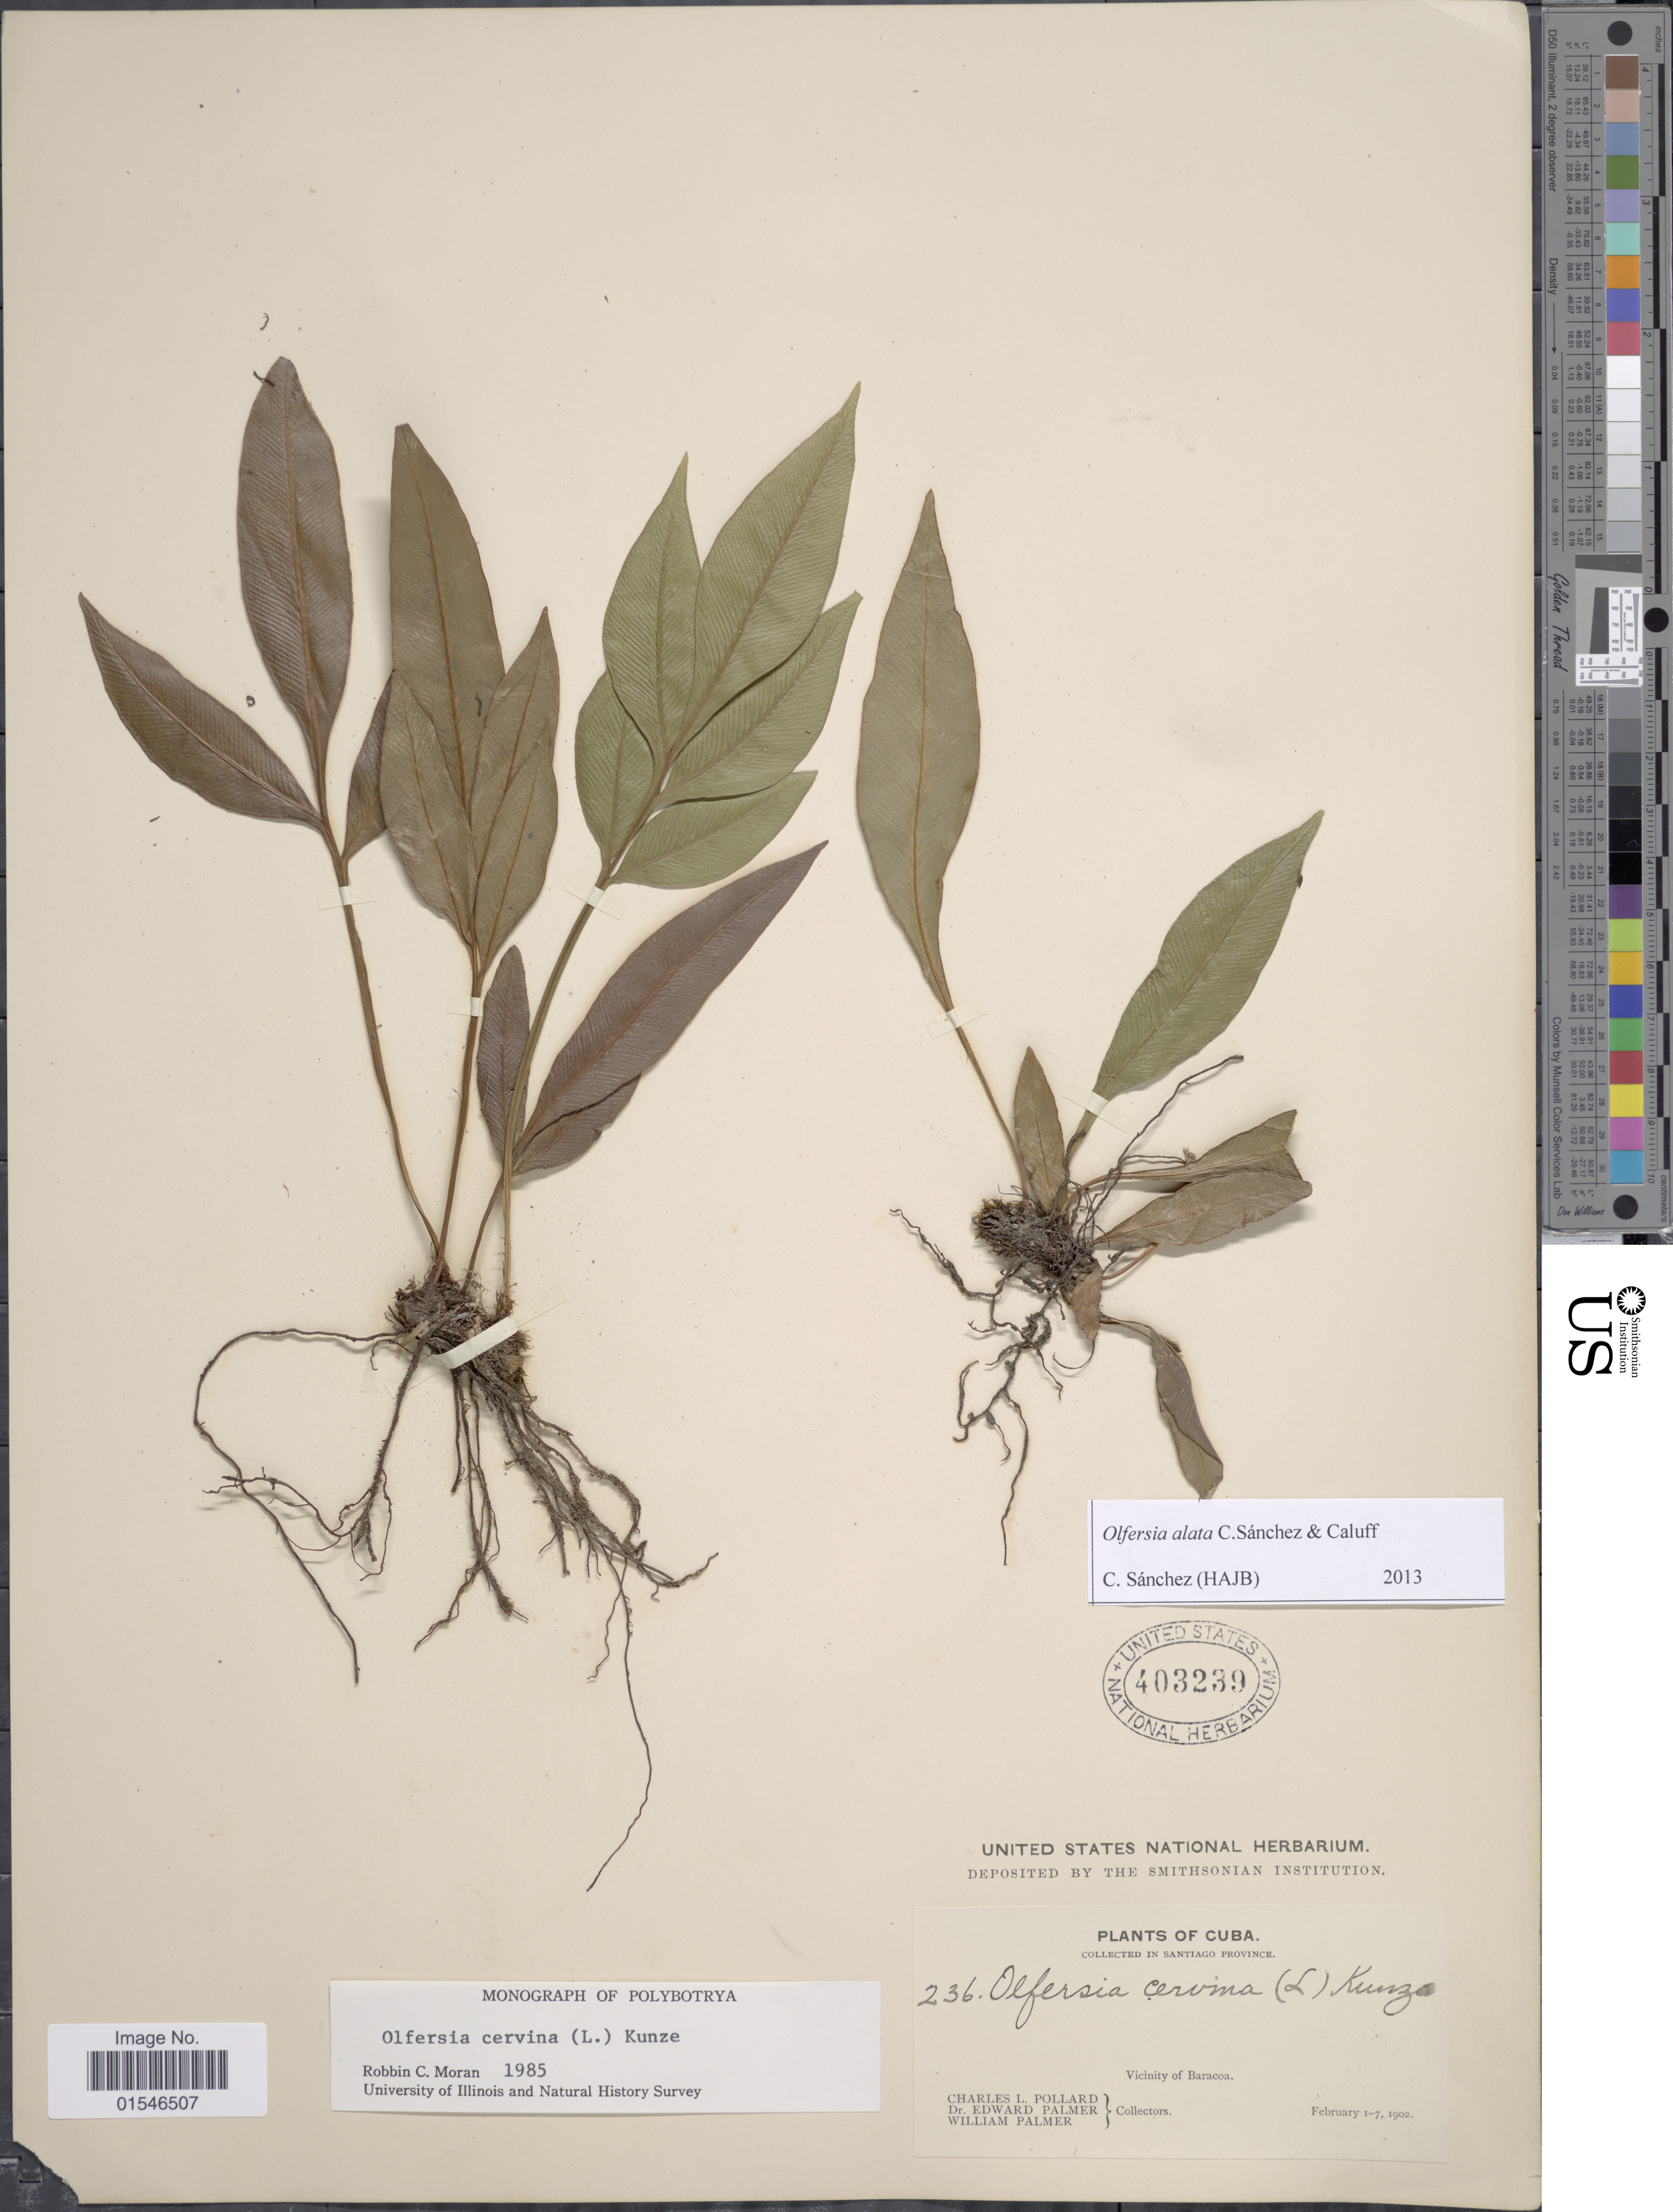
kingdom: Plantae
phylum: Tracheophyta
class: Polypodiopsida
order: Polypodiales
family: Dryopteridaceae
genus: Olfersia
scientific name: Olfersia cervina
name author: (L.) Kunze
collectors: C. L. Pollard, E. Palmer & W. Palmer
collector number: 236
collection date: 1902-02-01/1902-02-07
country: Cuba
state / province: Santiago de Cuba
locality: Santiago Province. Vicinity of Baracoa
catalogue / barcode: US 403239